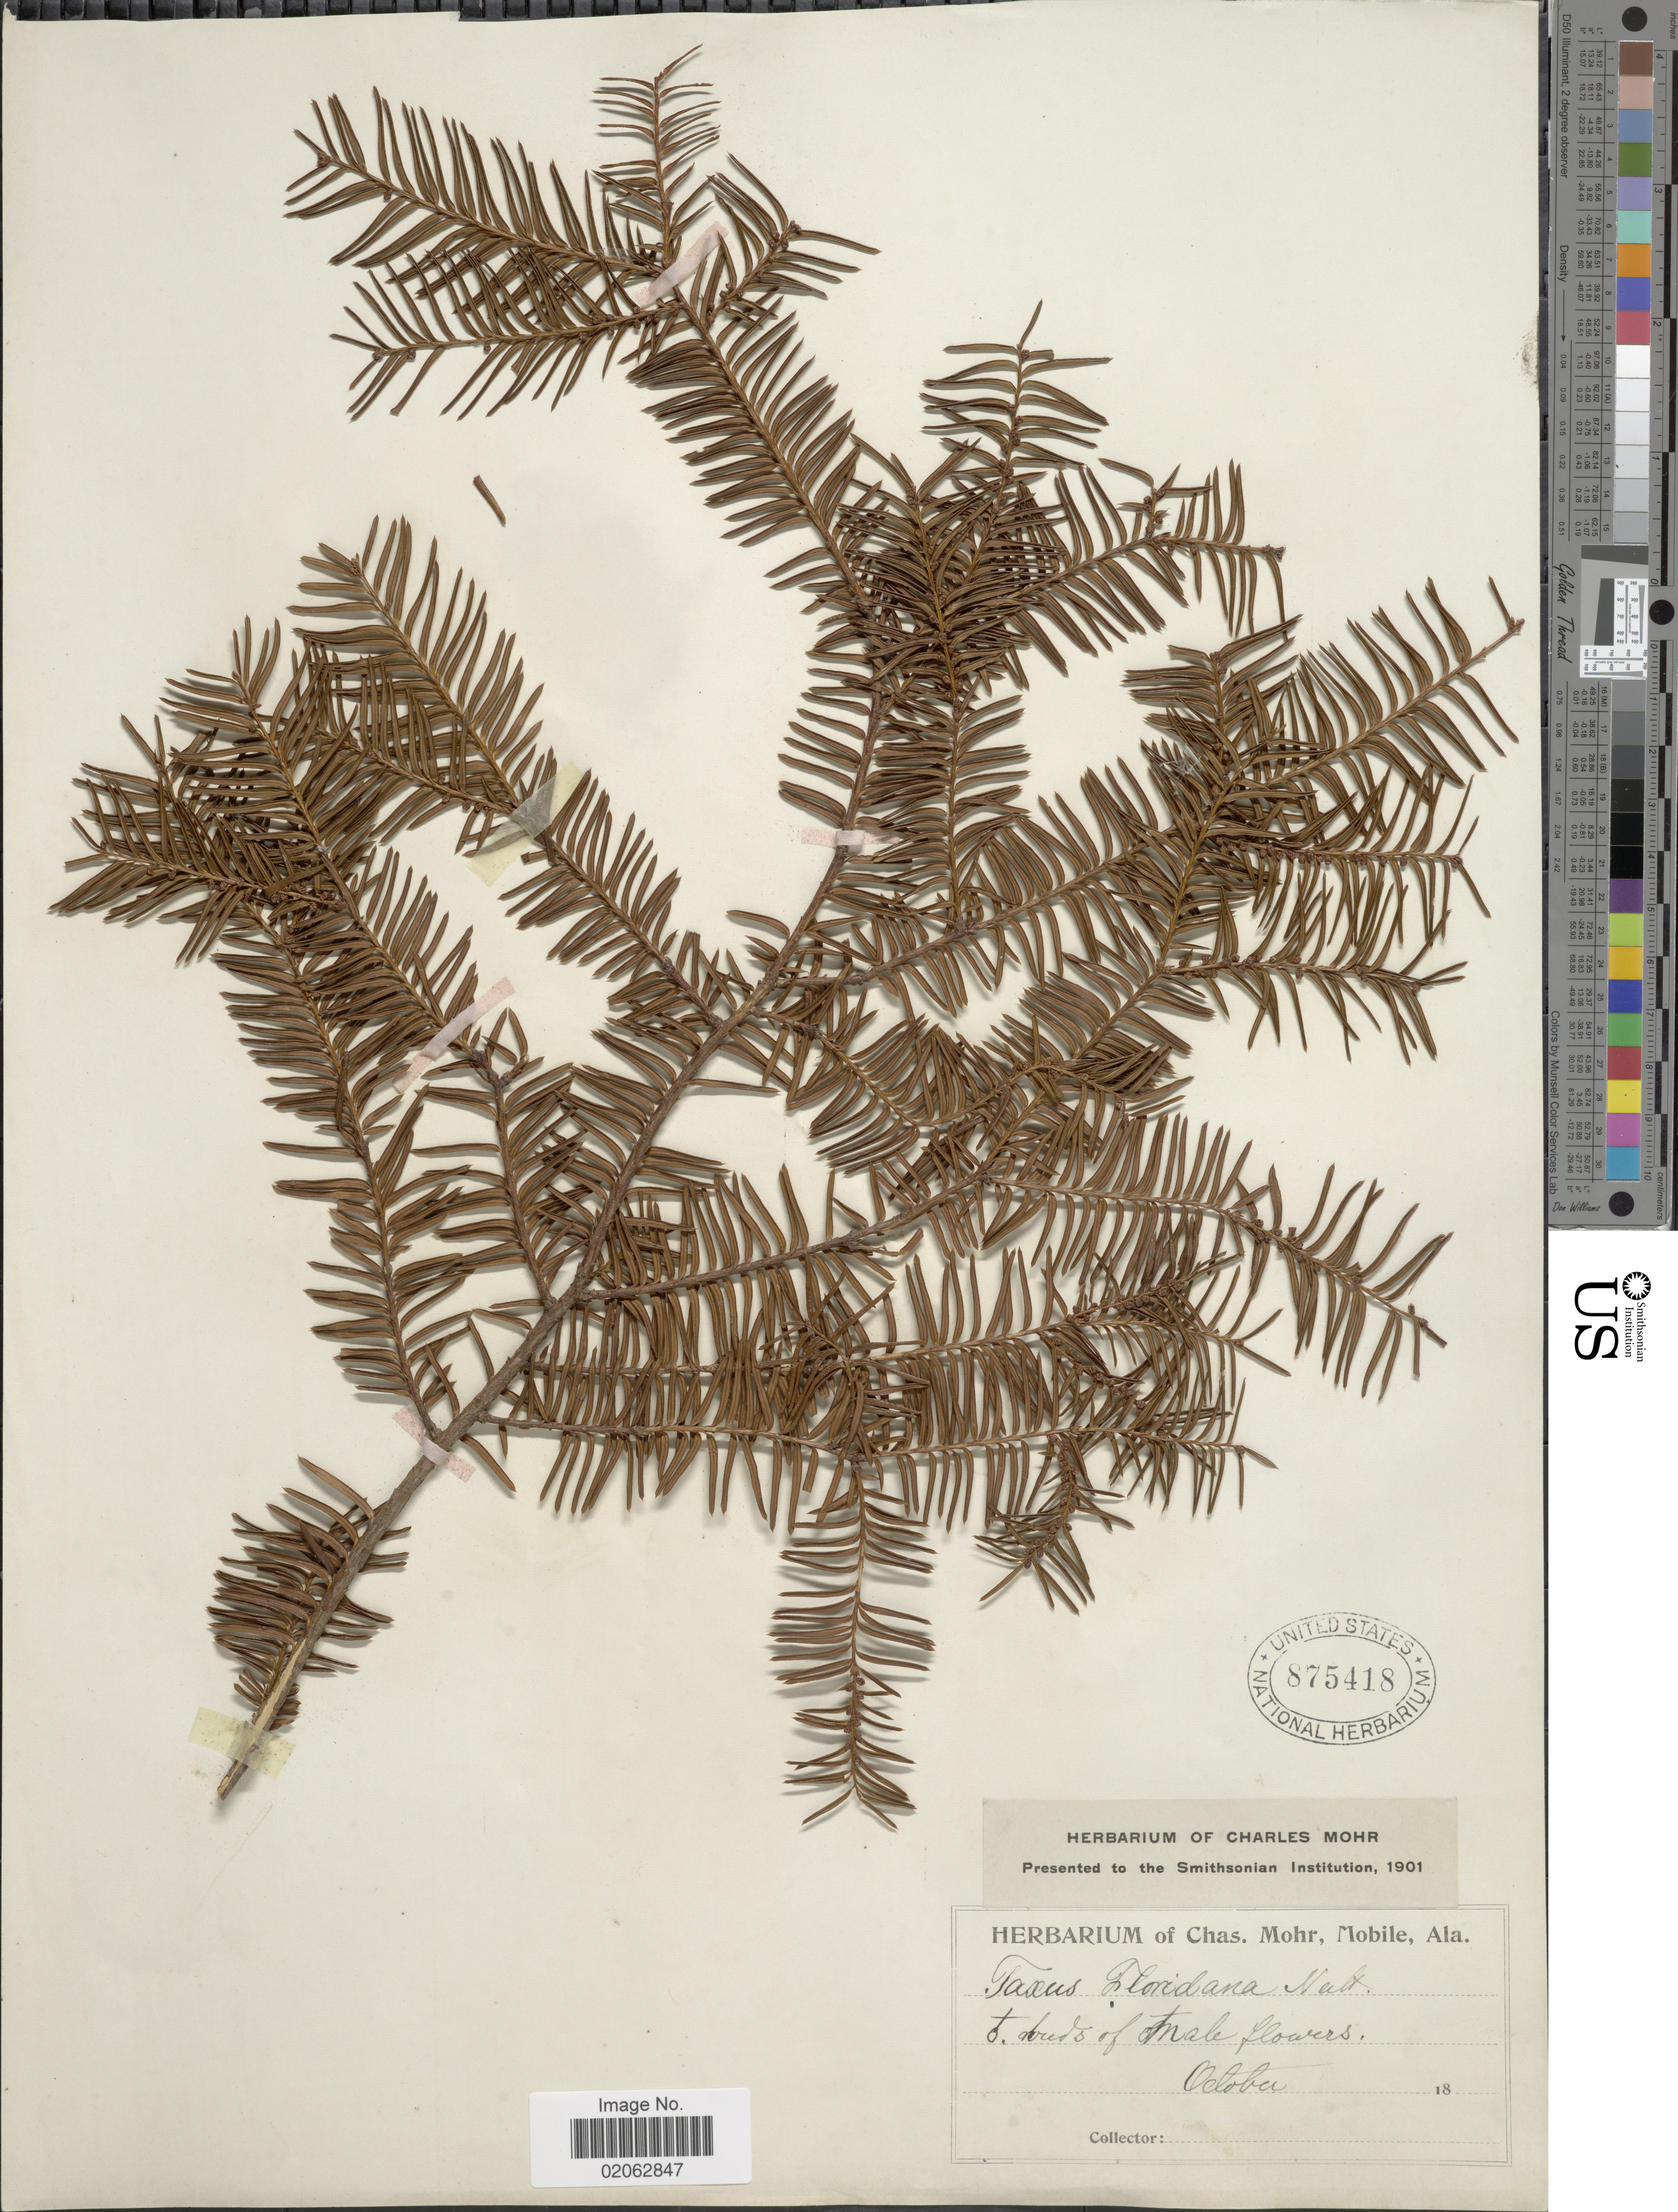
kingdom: Plantae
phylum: Tracheophyta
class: Pinopsida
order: Pinales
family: Taxaceae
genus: Taxus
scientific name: Taxus floridana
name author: Nutt. ex Chapm.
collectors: ex herb. Charles Mohr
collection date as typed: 18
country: United States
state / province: Alabama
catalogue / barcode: US 875418